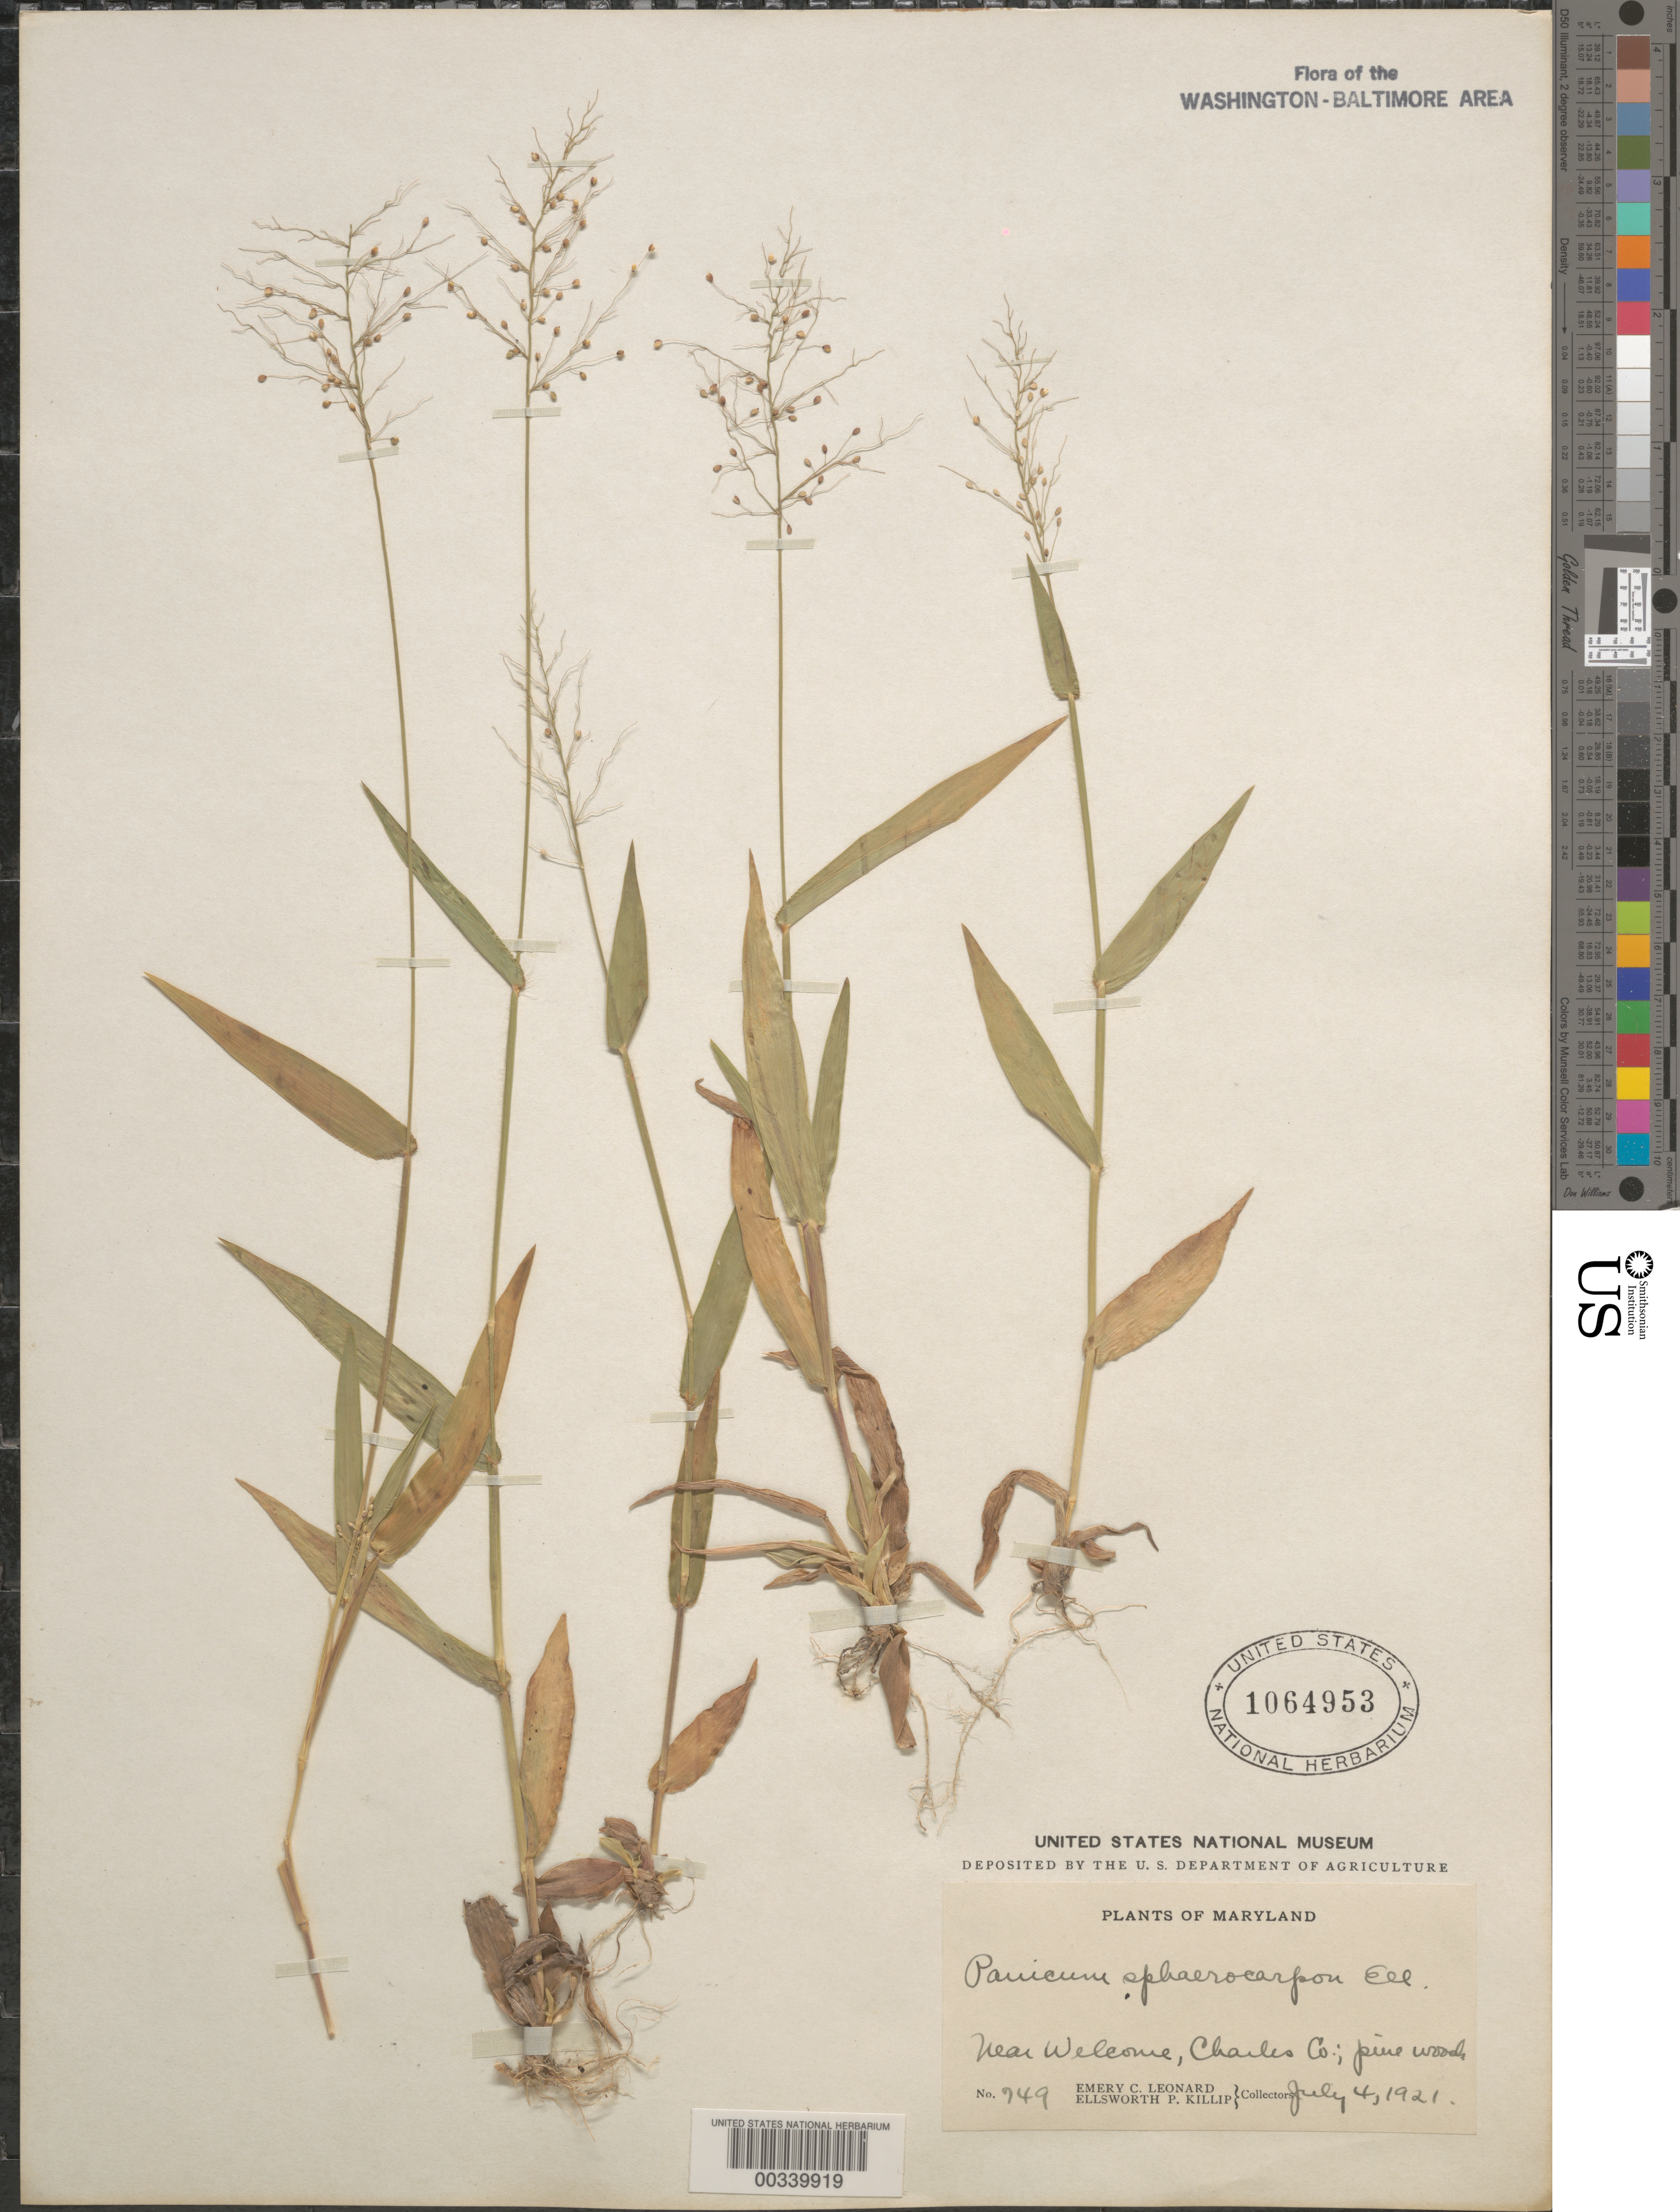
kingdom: Plantae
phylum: Tracheophyta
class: Liliopsida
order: Poales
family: Poaceae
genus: Dichanthelium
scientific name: Dichanthelium sphaerocarpon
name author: (Elliott) Gould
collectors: E. C. Leonard & E. P. Killip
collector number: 749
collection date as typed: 04 Jul 1921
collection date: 1921-07-04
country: United States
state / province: Maryland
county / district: Charles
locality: Near Welcome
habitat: Pine woods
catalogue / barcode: US 1064953